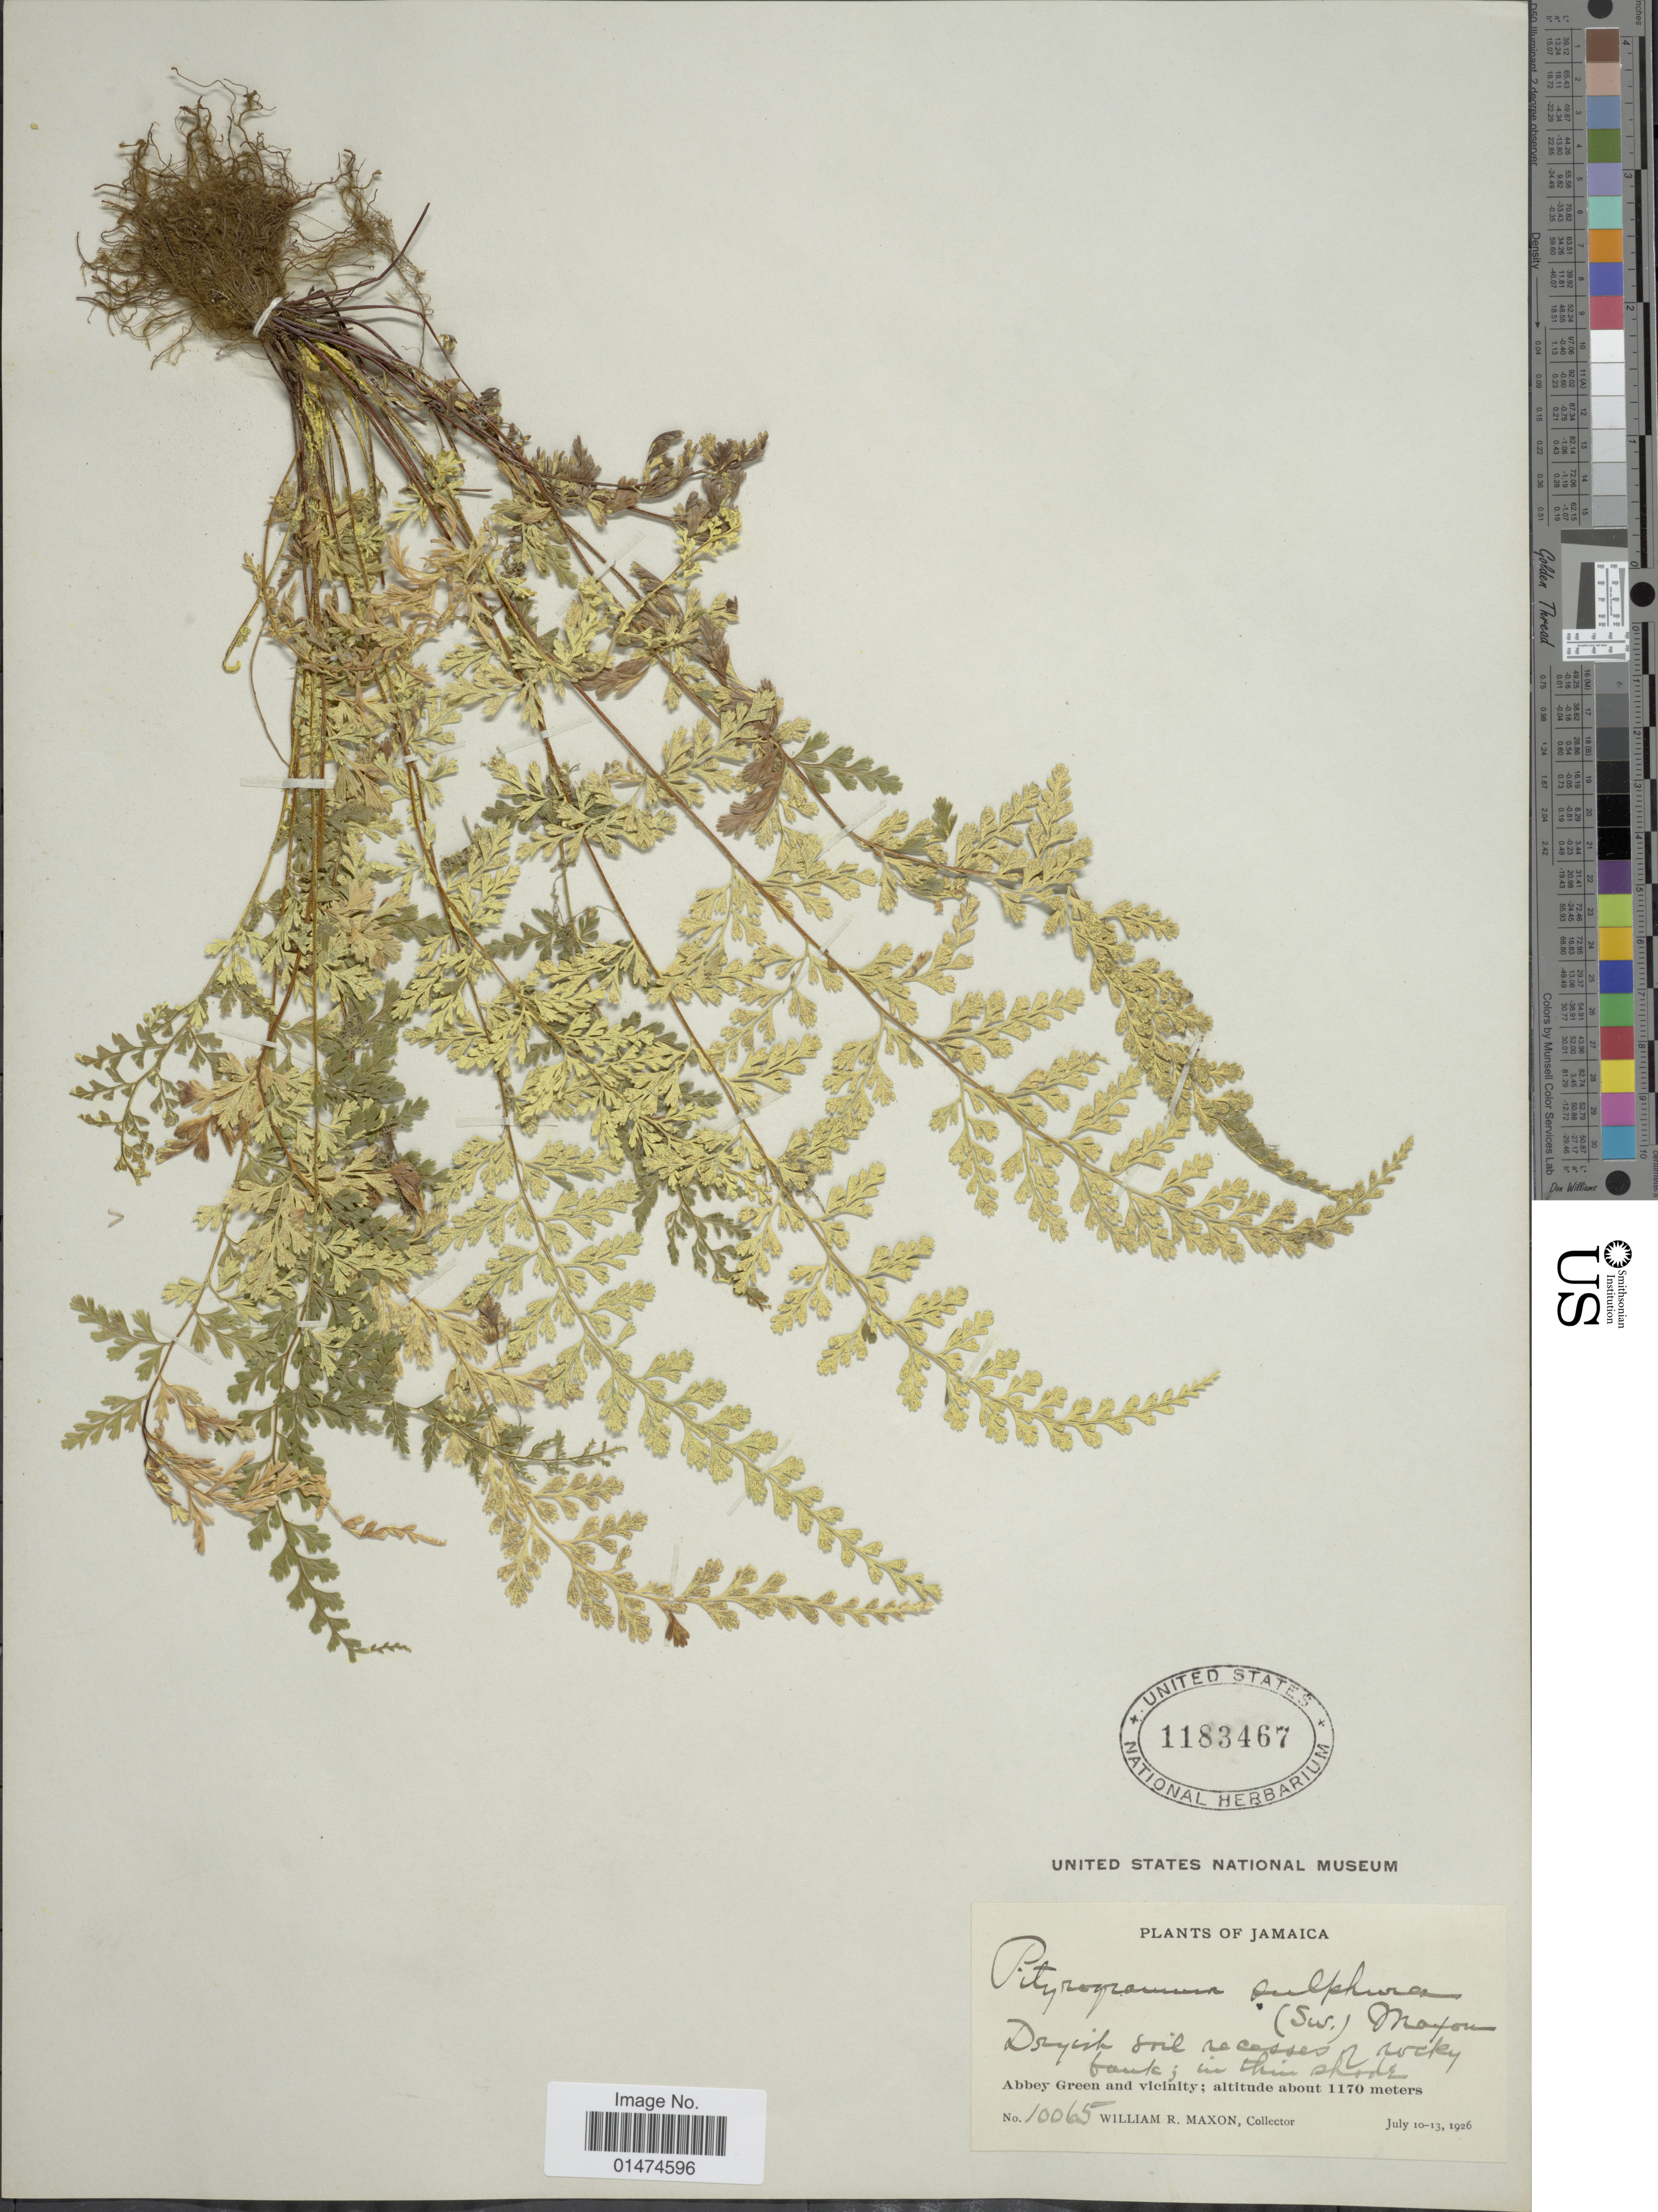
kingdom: Plantae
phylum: Tracheophyta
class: Polypodiopsida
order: Polypodiales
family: Pteridaceae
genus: Pityrogramma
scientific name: Pityrogramma sulphurea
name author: (Sw.) Maxon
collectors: W. R. Maxon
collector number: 10065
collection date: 1926-07-10/1926-07-13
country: Jamaica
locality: Jamaica, Abbey Green and vicinity.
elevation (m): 1170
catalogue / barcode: US 1183467